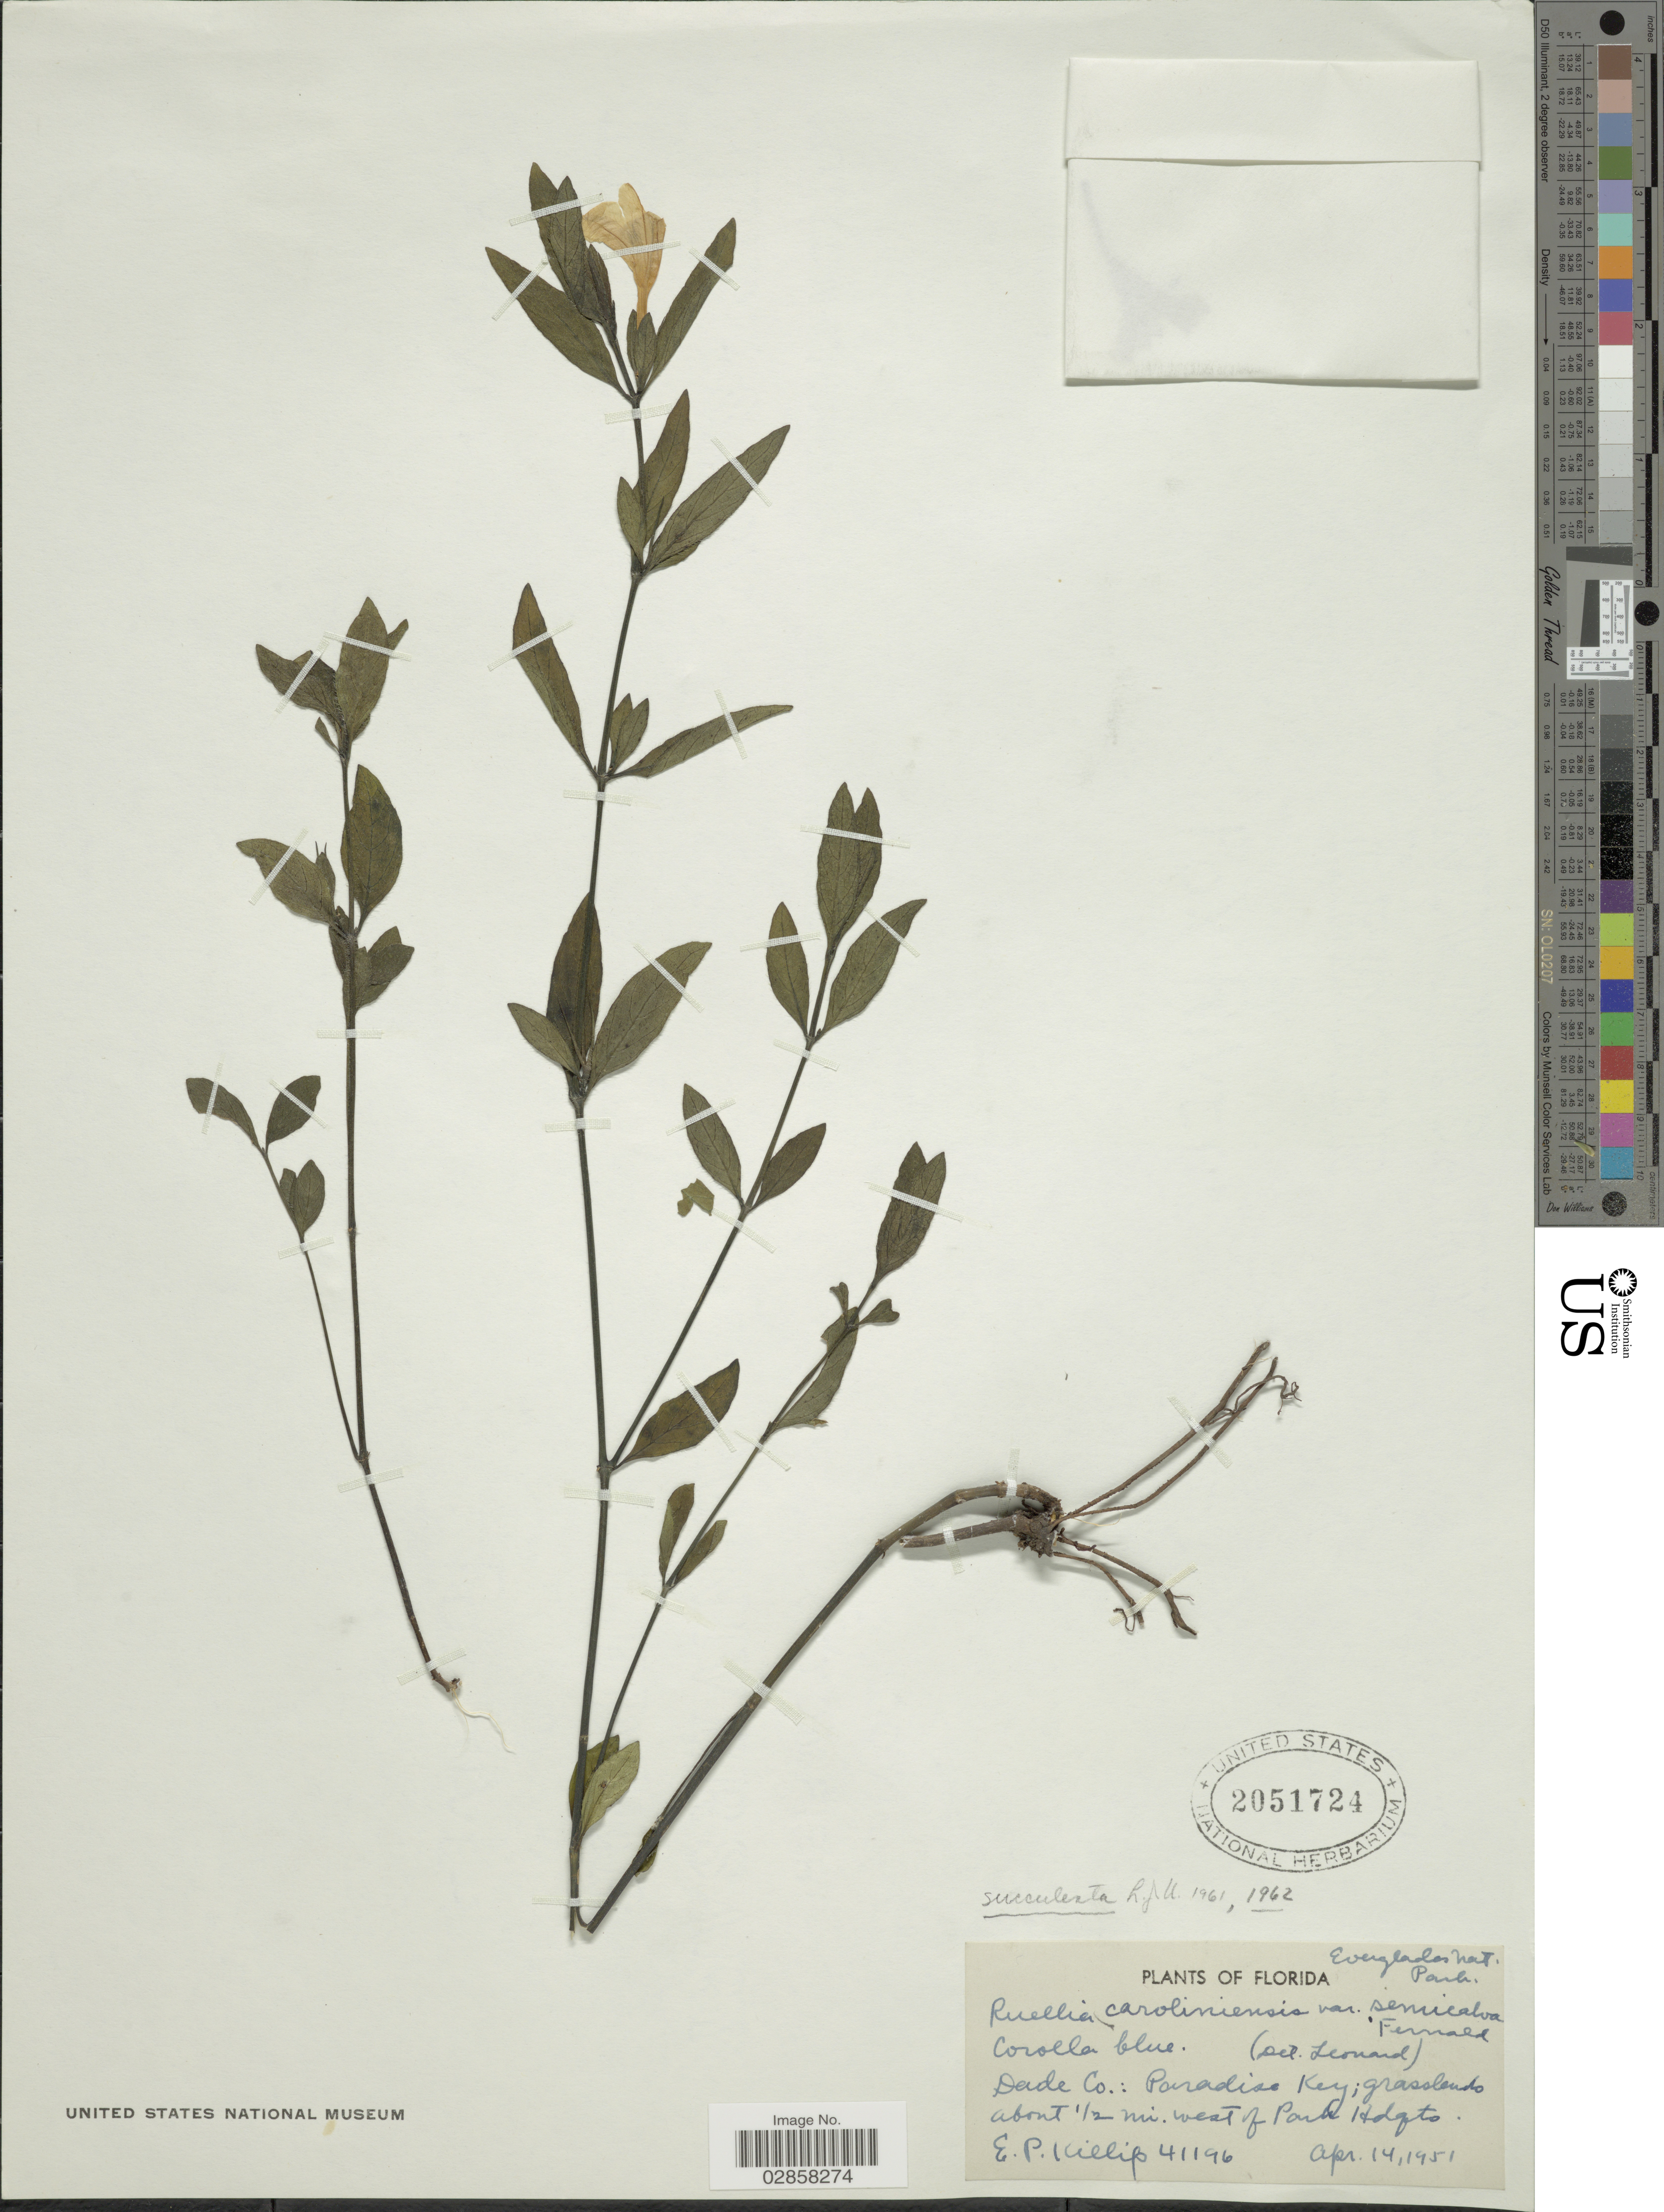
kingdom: Plantae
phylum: Tracheophyta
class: Magnoliopsida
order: Lamiales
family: Acanthaceae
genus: Ruellia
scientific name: Ruellia succulenta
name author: Small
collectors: E. P. Killip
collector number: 41196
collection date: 1951-04-14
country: United States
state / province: Florida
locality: Dade Co.: Paradise Key; grasslands about ½ mi. west of Park Hdqts.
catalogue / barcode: US 2051724